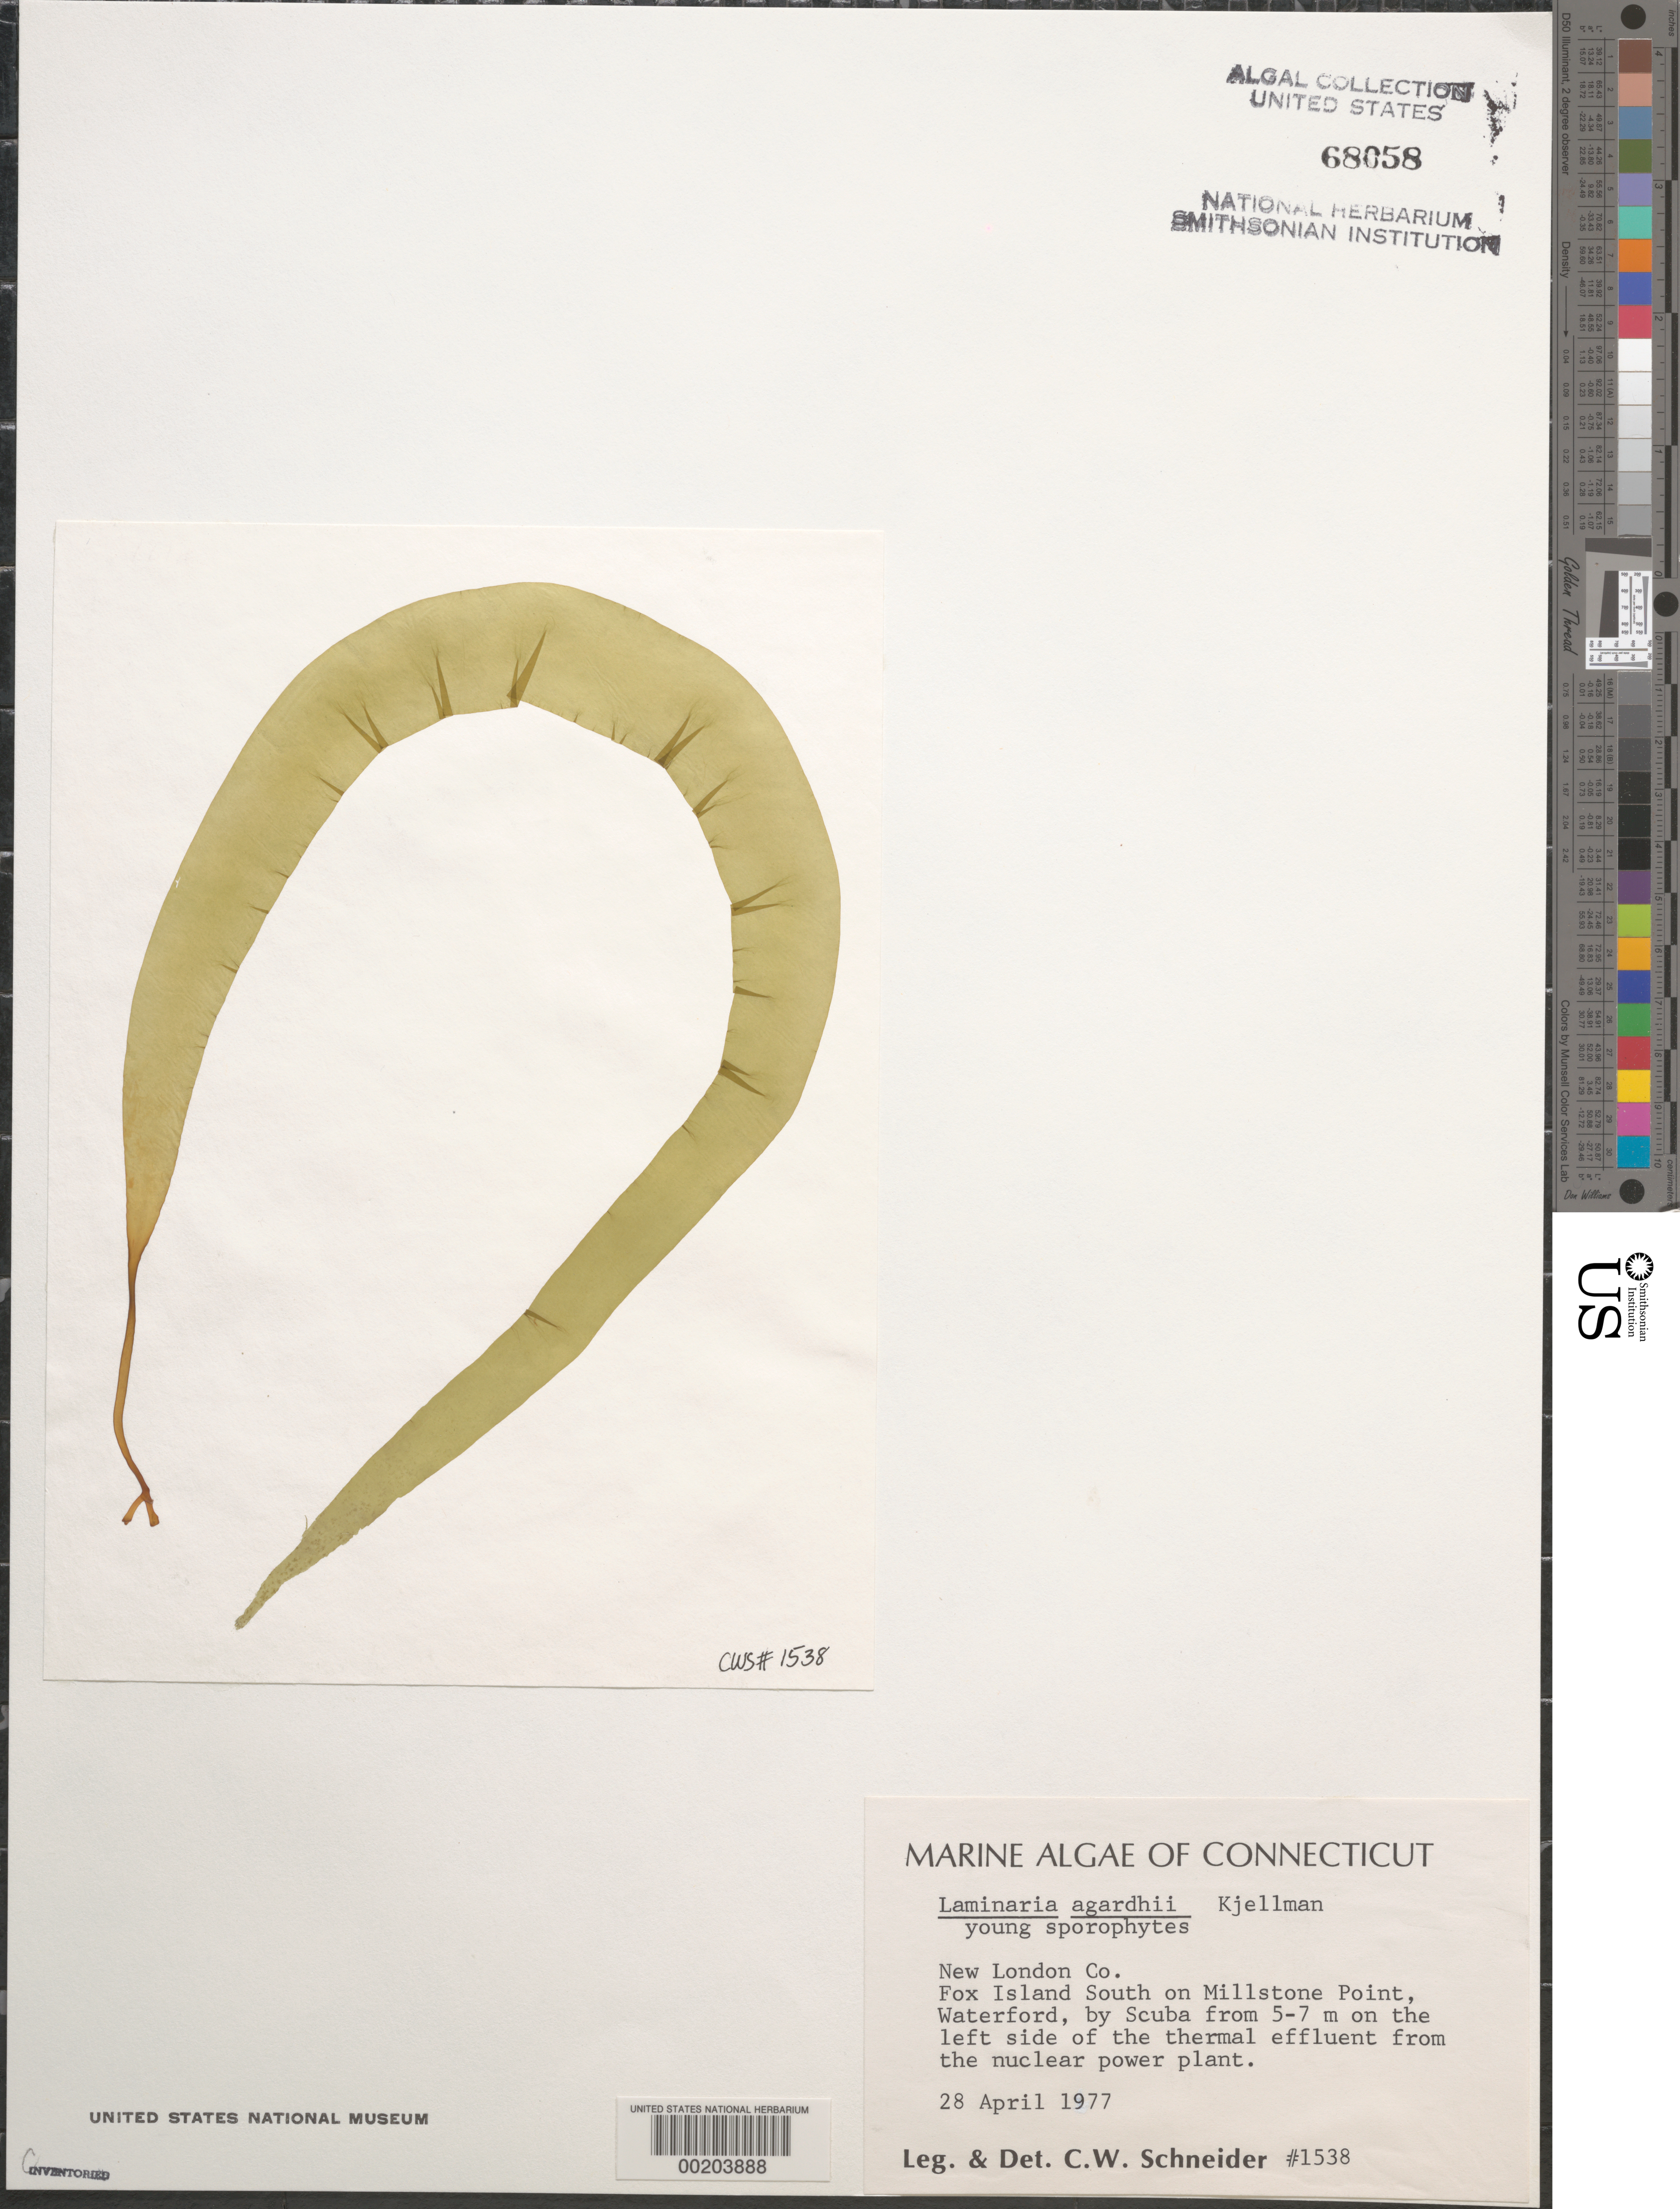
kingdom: Chromista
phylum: Ochrophyta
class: Phaeophyceae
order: Laminariales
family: Laminariaceae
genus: Saccharina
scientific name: Saccharina latissima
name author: C.E. Lane et al.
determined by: Algae name updating Project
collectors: C. W. Schneider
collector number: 1538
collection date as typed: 28 Apr 1977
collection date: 1977-04-28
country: United States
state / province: Connecticut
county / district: New London County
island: Fox Island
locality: Fox Island South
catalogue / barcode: US 68058